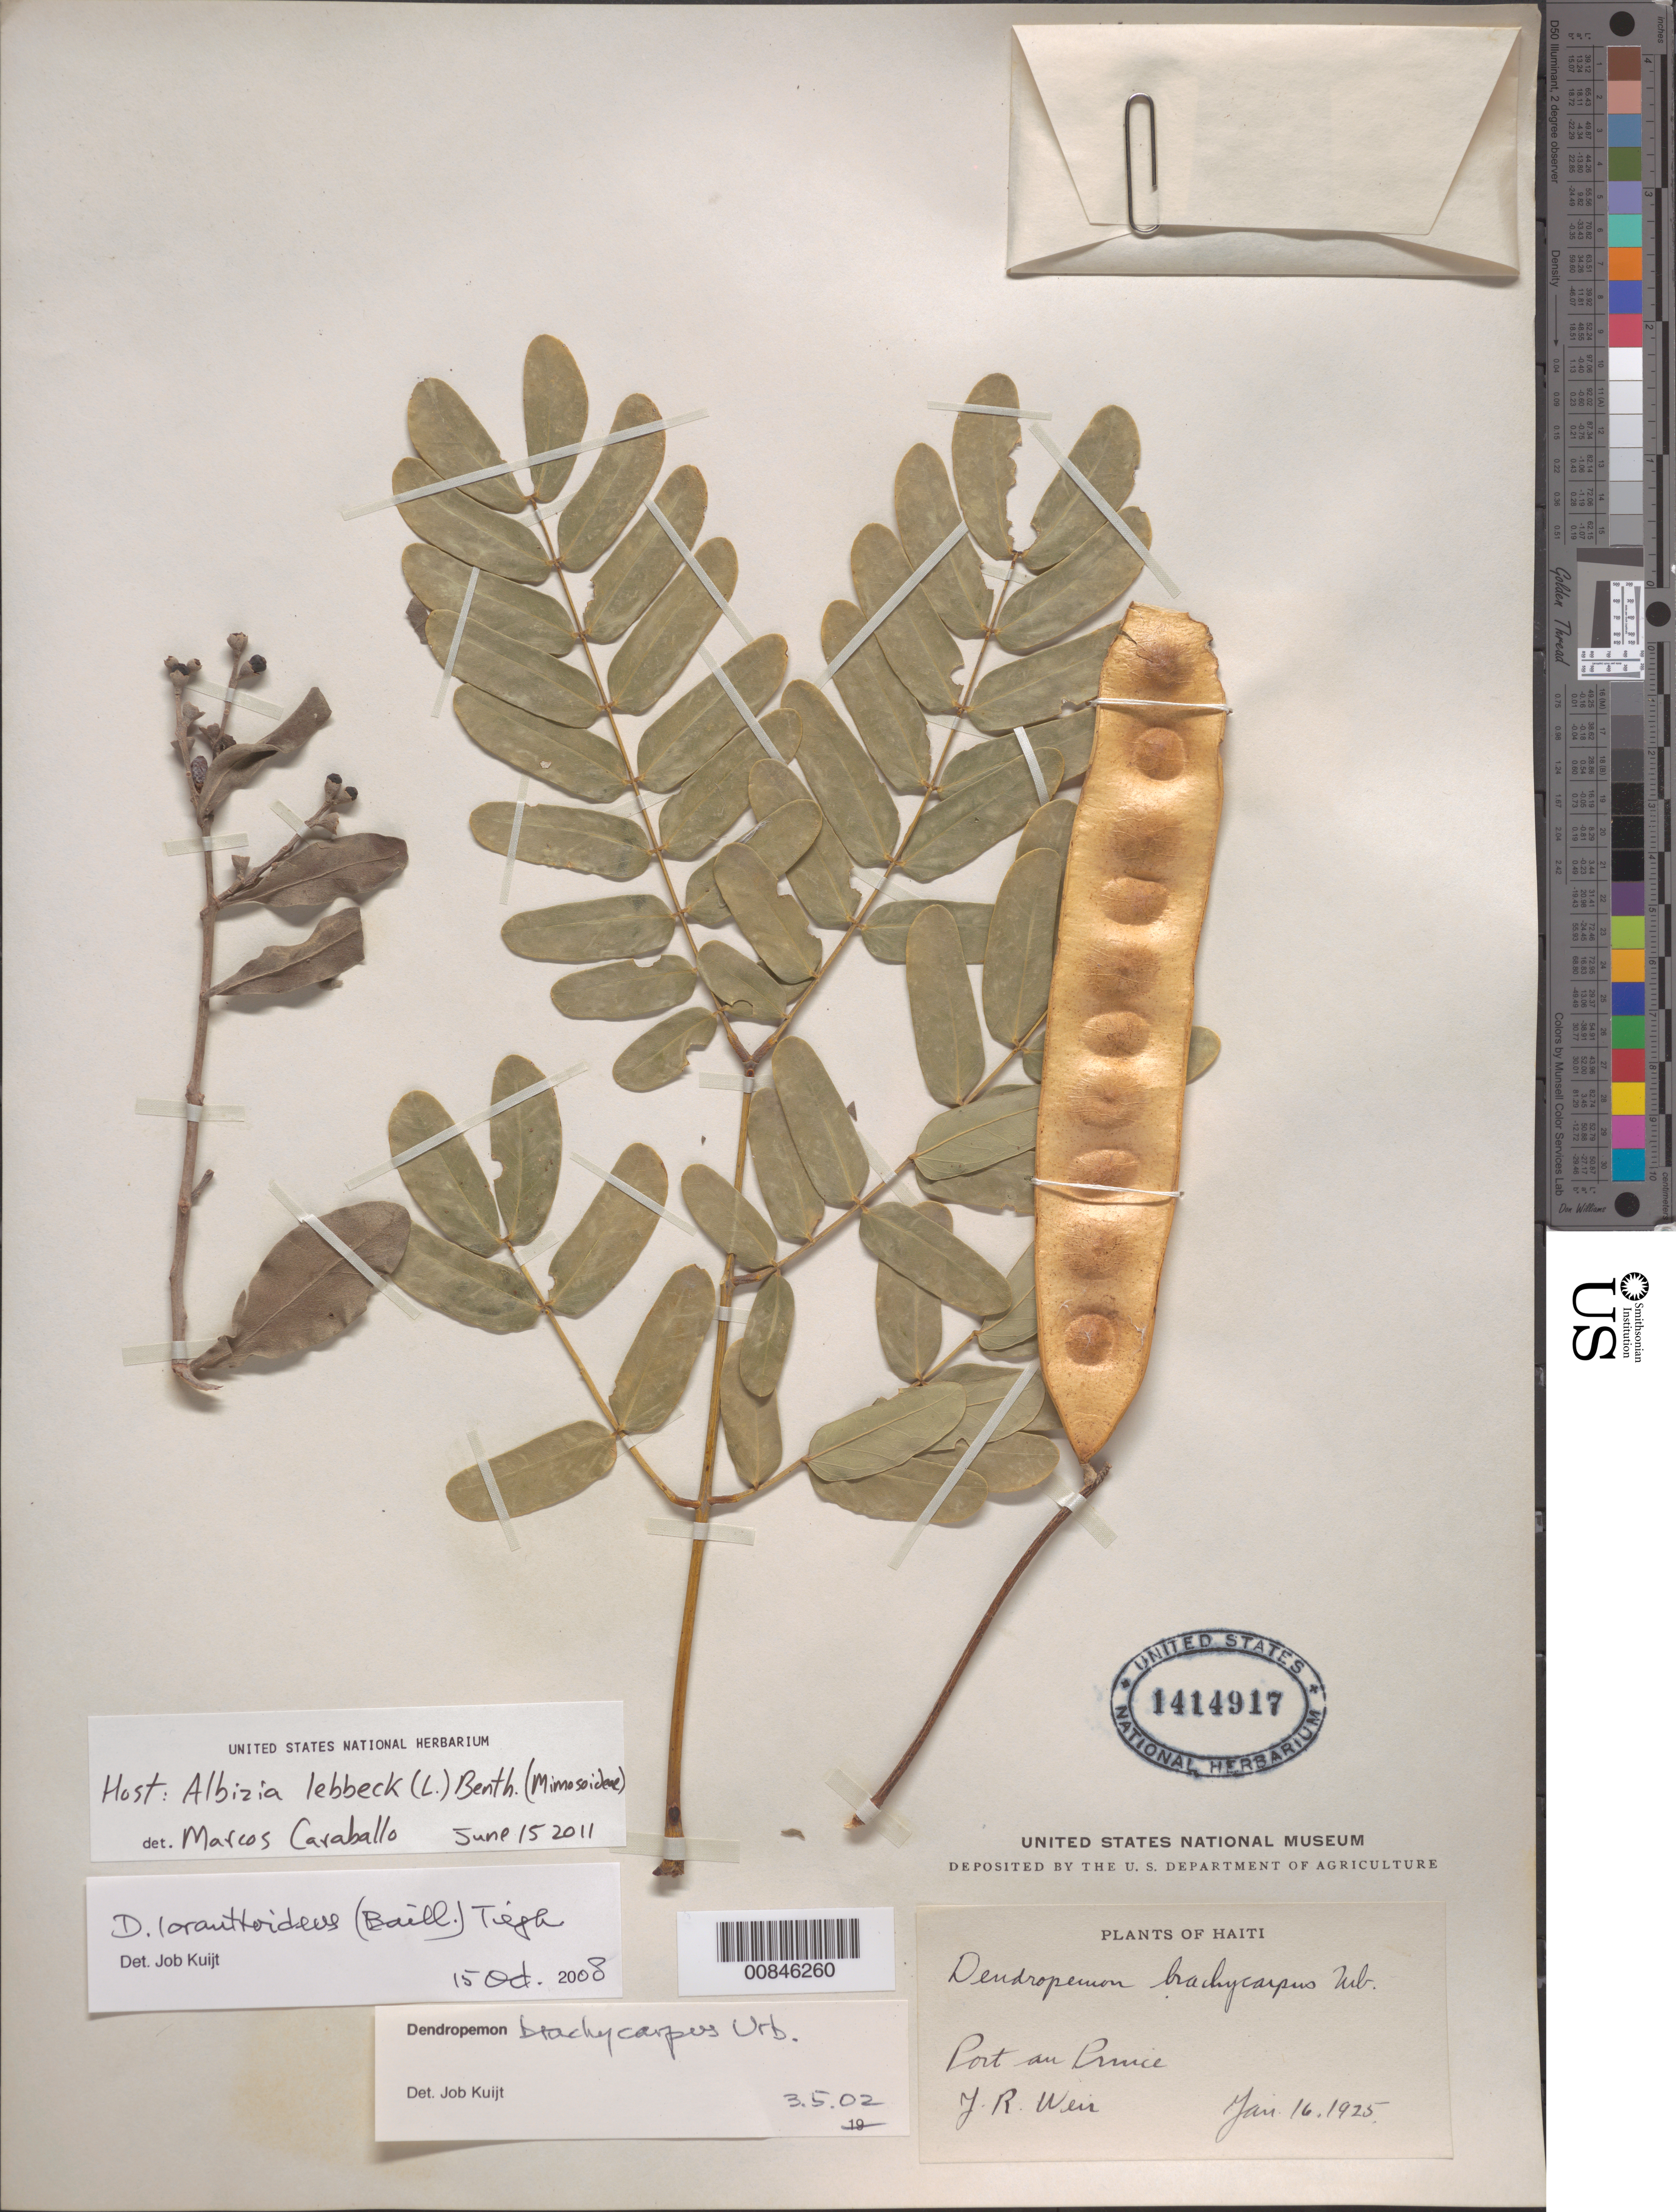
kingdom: Plantae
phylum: Tracheophyta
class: Magnoliopsida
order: Santalales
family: Loranthaceae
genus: Dendropemon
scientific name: Dendropemon loranthoideus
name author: (Baill.) Tiegh.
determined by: Kuijt, Job, (CANADA)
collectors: J. Weir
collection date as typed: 16 Jan 1925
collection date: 1925-01-16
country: Haiti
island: Hispaniola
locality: Port au Prince.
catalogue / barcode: US 1414917